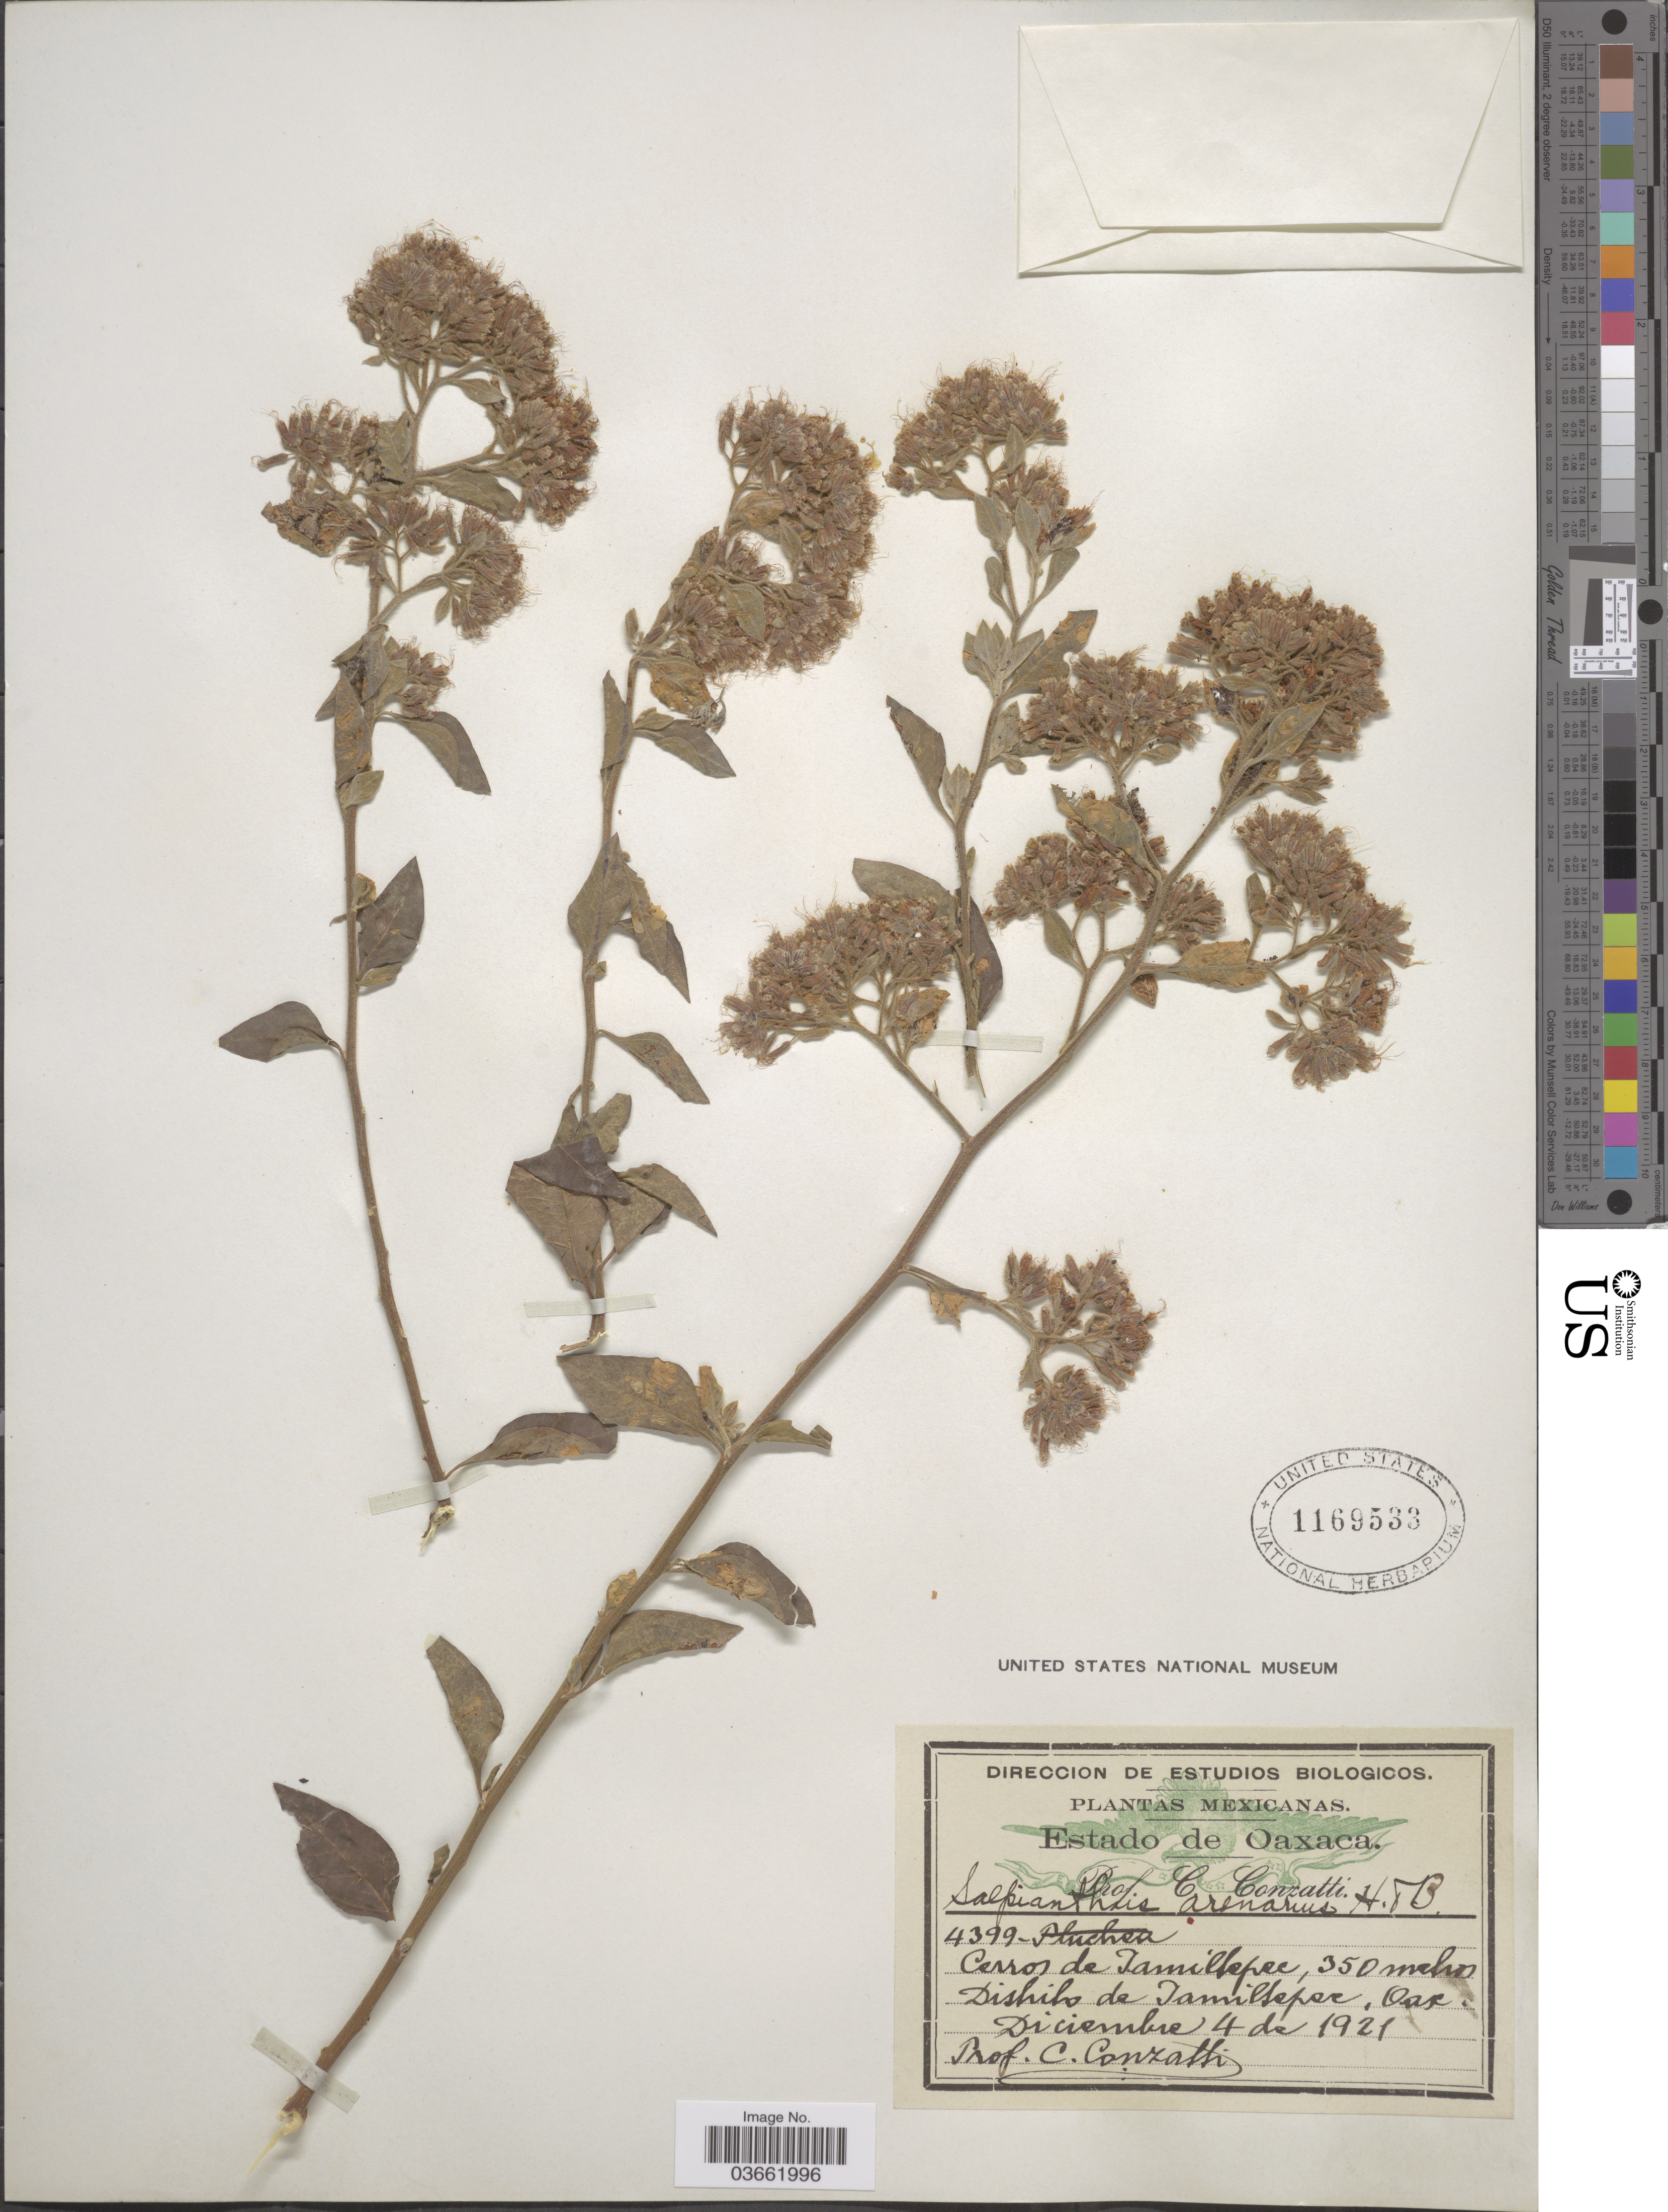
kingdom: Plantae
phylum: Tracheophyta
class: Magnoliopsida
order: Caryophyllales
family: Nyctaginaceae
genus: Salpianthus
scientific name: Salpianthus arenarius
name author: Bonpl.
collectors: C. Conzatti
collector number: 4399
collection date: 1921-12-04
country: Mexico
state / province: Oaxaca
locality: Cerros de Jamiltepec. Distrito de Jamiltepec.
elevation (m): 350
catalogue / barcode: US 1169533